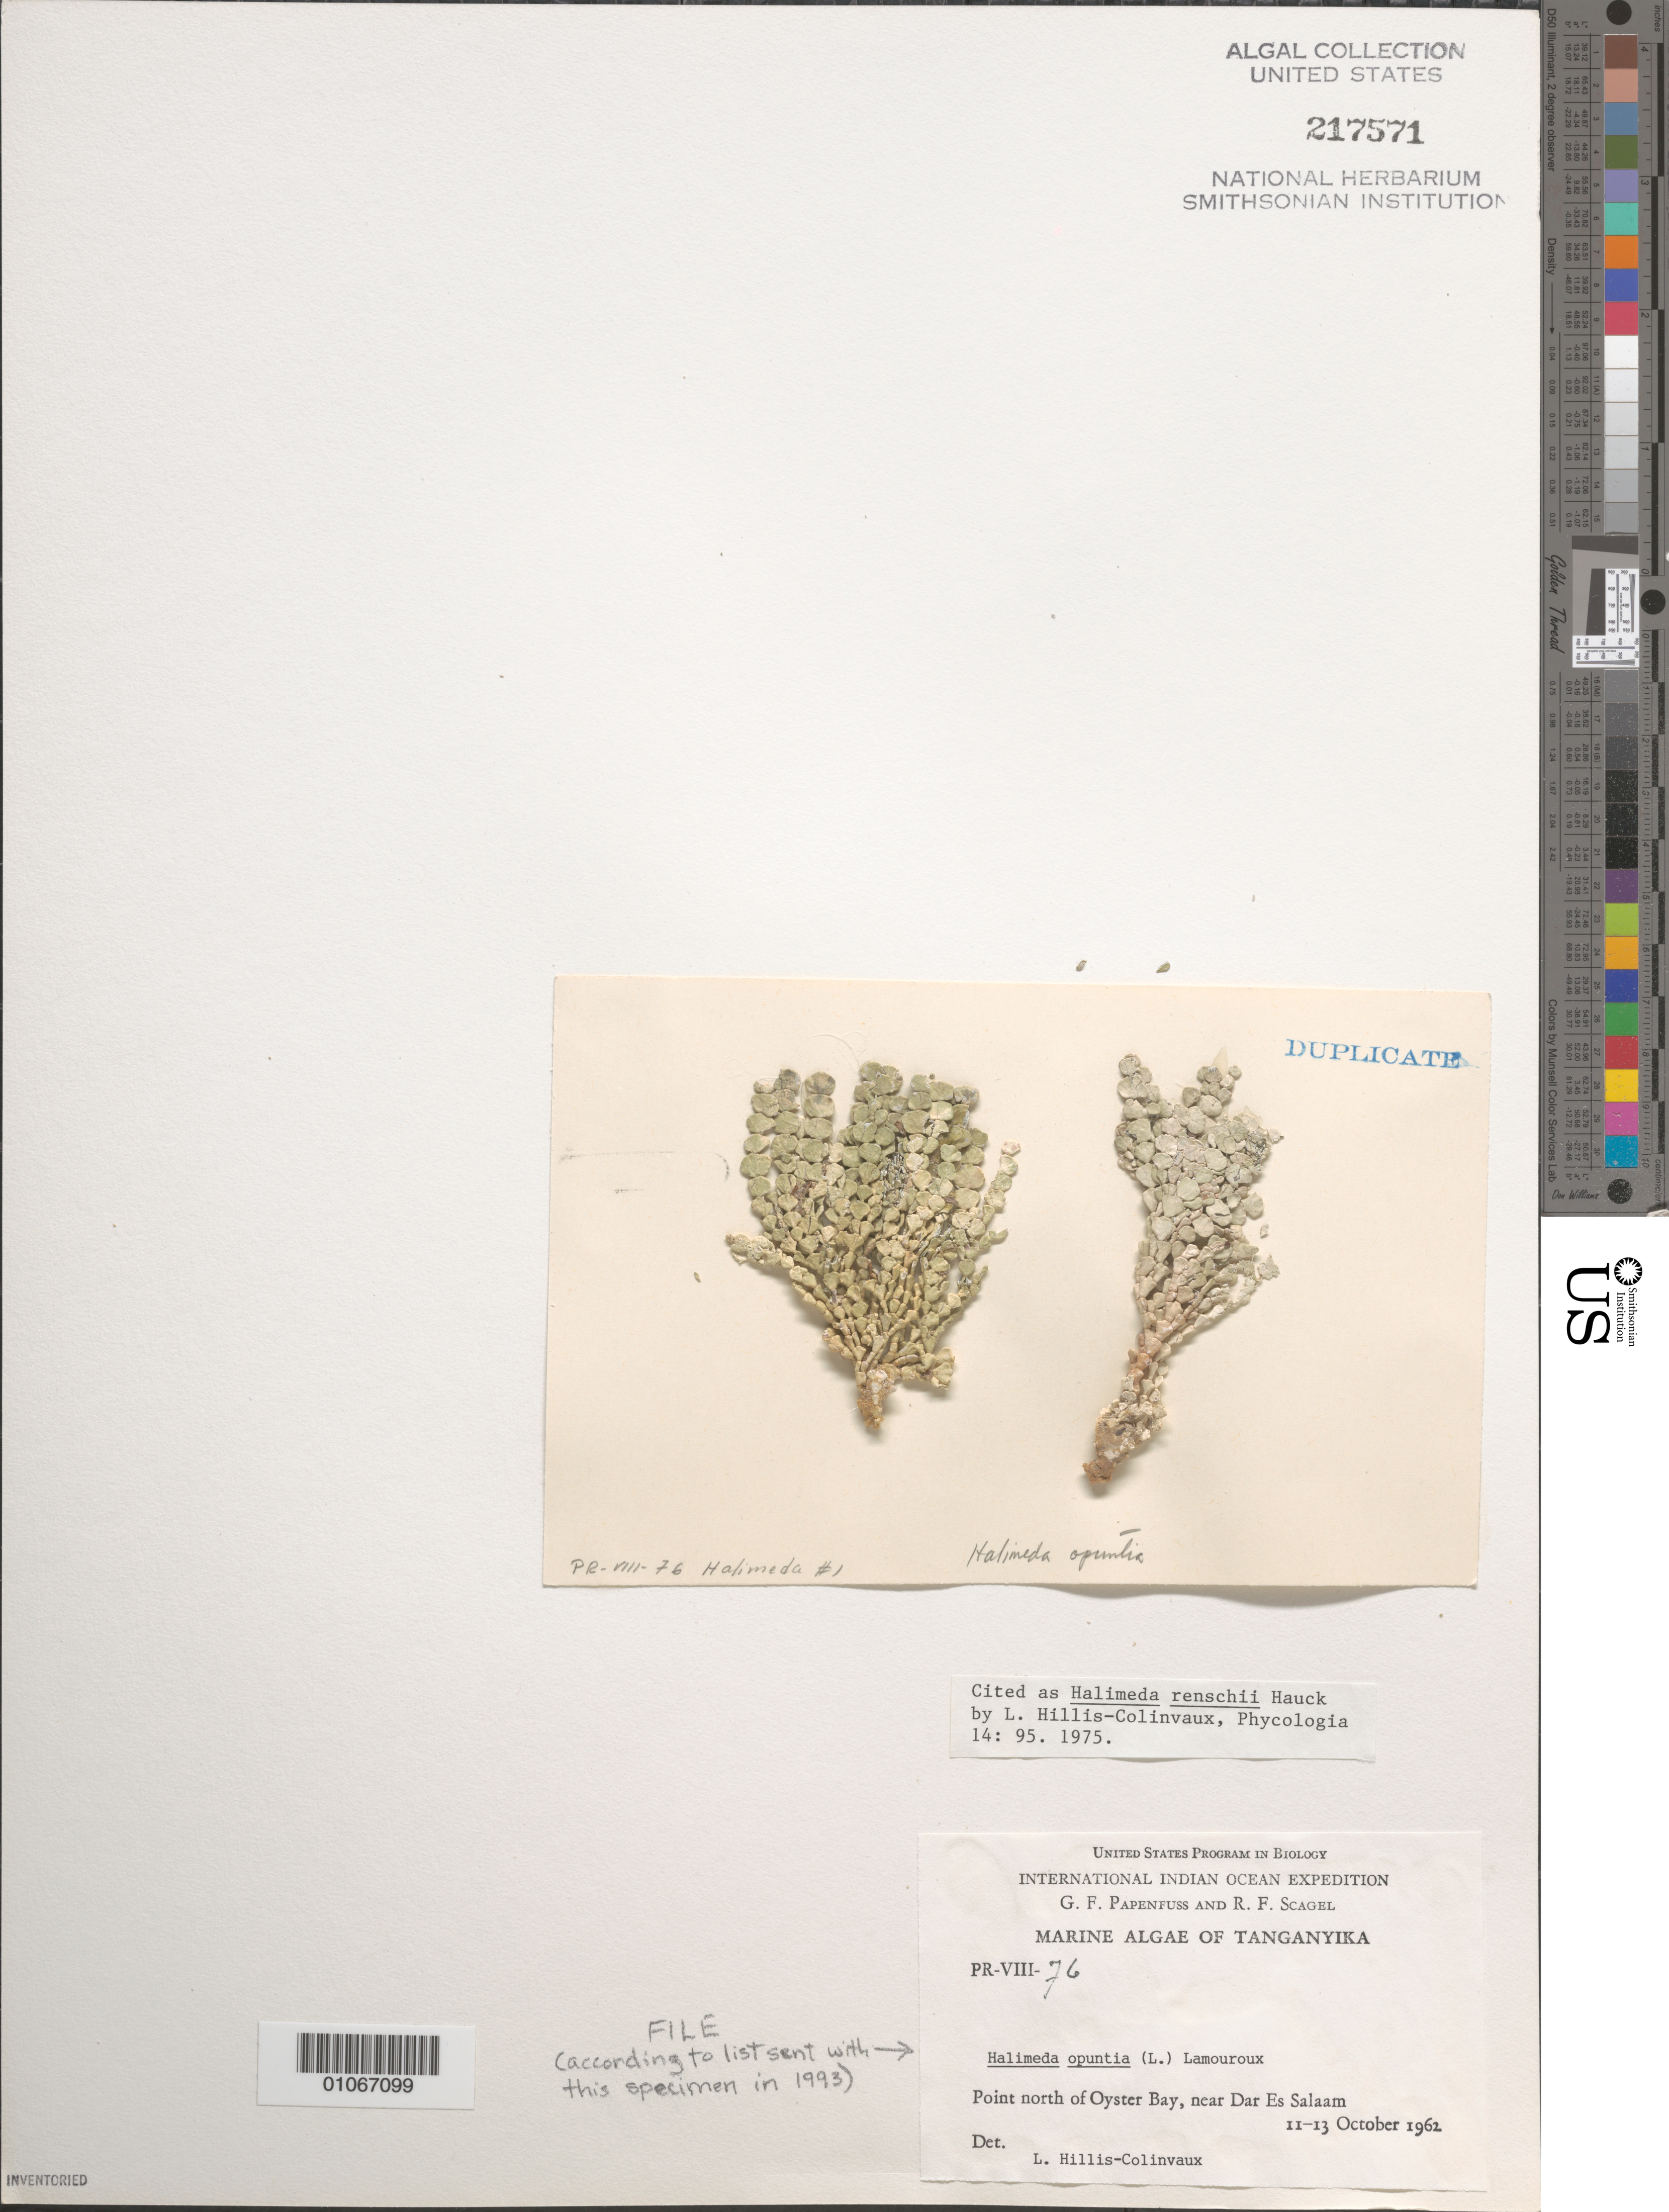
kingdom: Plantae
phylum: Chlorophyta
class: Ulvophyceae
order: Bryopsidales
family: Halimedaceae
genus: Halimeda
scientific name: Halimeda opuntia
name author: (L.) J.V.Lamouroux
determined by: Hillis-Colinvaux, L.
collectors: G. Papenfuss & R. F. Scagel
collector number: PR-VIII-76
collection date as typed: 11 Oct 1962 to 13 Oct 1962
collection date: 1962-10-11/1962-10-13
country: Tanzania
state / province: Dar es Salaam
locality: Point north of Oyster Bay, near Dar Es Salaam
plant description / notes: International Indian Ocean Expedition, 1962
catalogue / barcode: US 217571